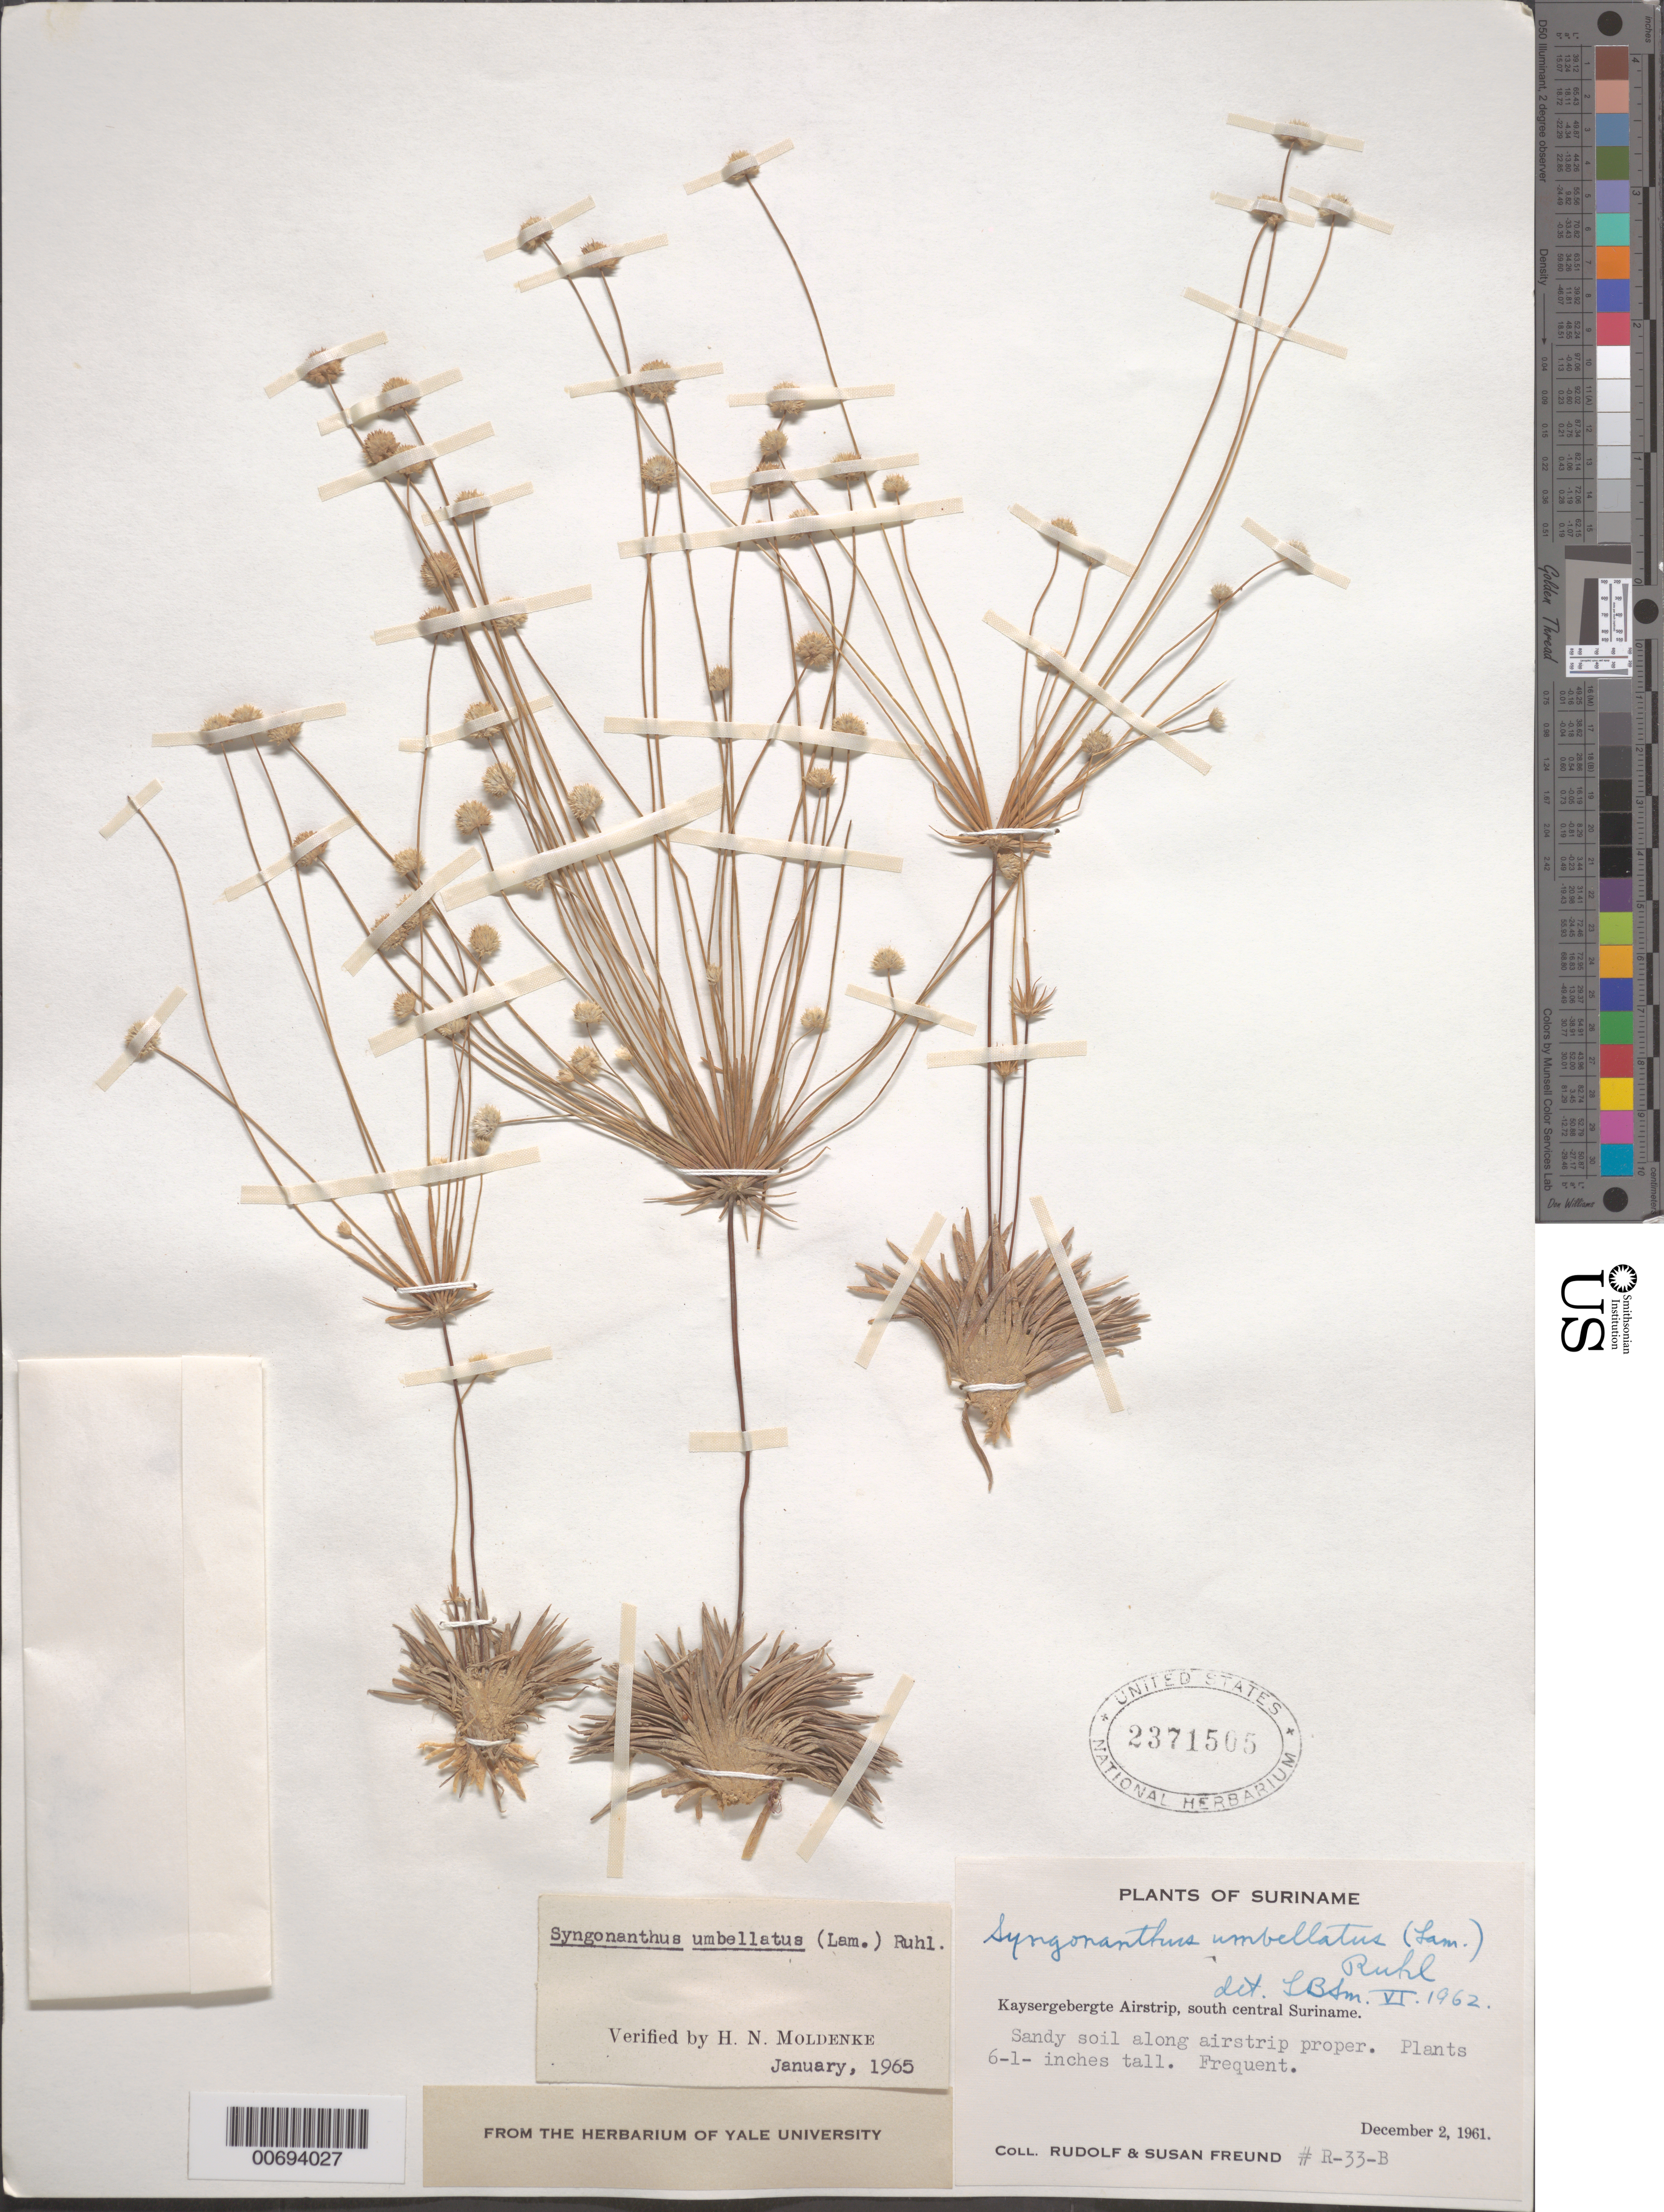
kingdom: Plantae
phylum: Tracheophyta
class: Liliopsida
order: Poales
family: Eriocaulaceae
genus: Syngonanthus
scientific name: Syngonanthus umbellatus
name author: (Lam.) Ruhland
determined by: Moldenke, H. N.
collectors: R. Freund & S. Freund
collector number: R 33 B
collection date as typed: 2-Dec-61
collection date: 1961-12-02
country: Suriname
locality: Kaysergebergte Airstrip, south central Suriname, 45 km above confl. with Lucie R.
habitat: Sandy soil along airstrip proper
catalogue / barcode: US 2371505